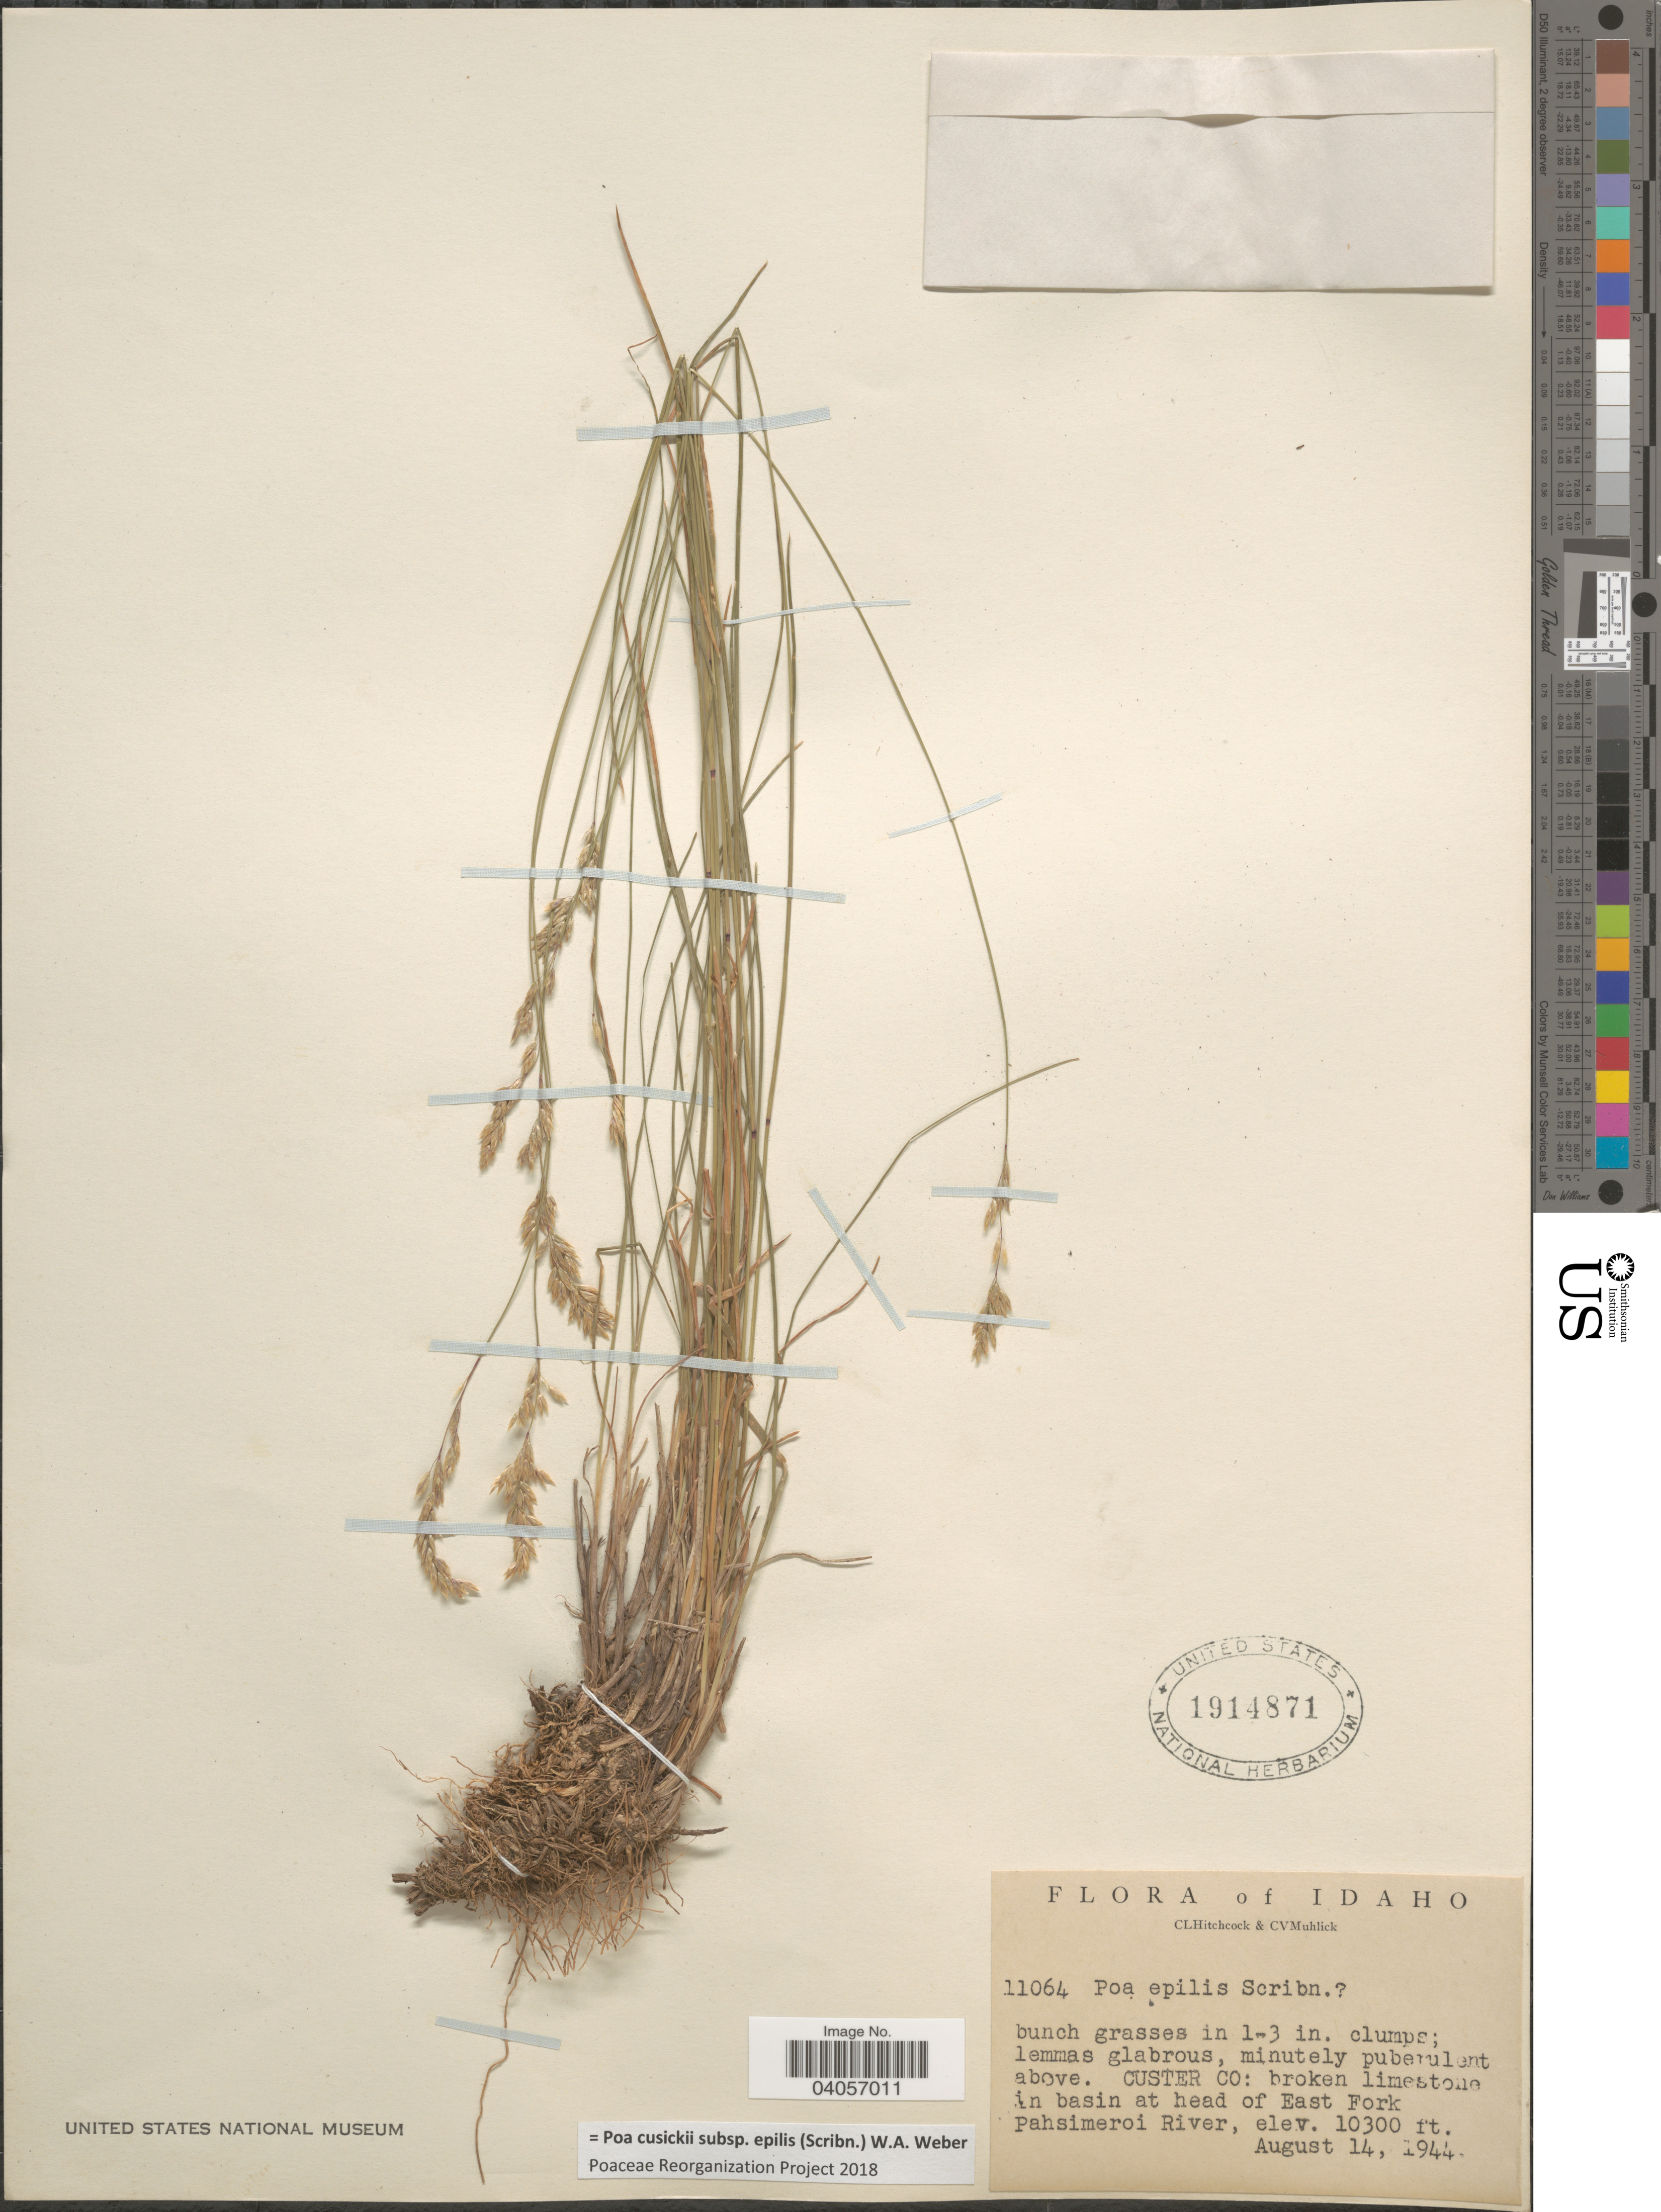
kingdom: Plantae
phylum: Tracheophyta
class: Liliopsida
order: Poales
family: Poaceae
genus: Poa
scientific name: Poa cusickii subsp. epilis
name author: (Scribn.) W.A. Weber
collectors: C. L. Hitchcock & C. V. Muhlick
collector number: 11064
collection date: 1944-08-14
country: United States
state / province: Idaho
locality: Custer Co: broken limestone in basin at head of East Fork Pahsimeroi River.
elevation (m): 3139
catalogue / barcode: US 1914871